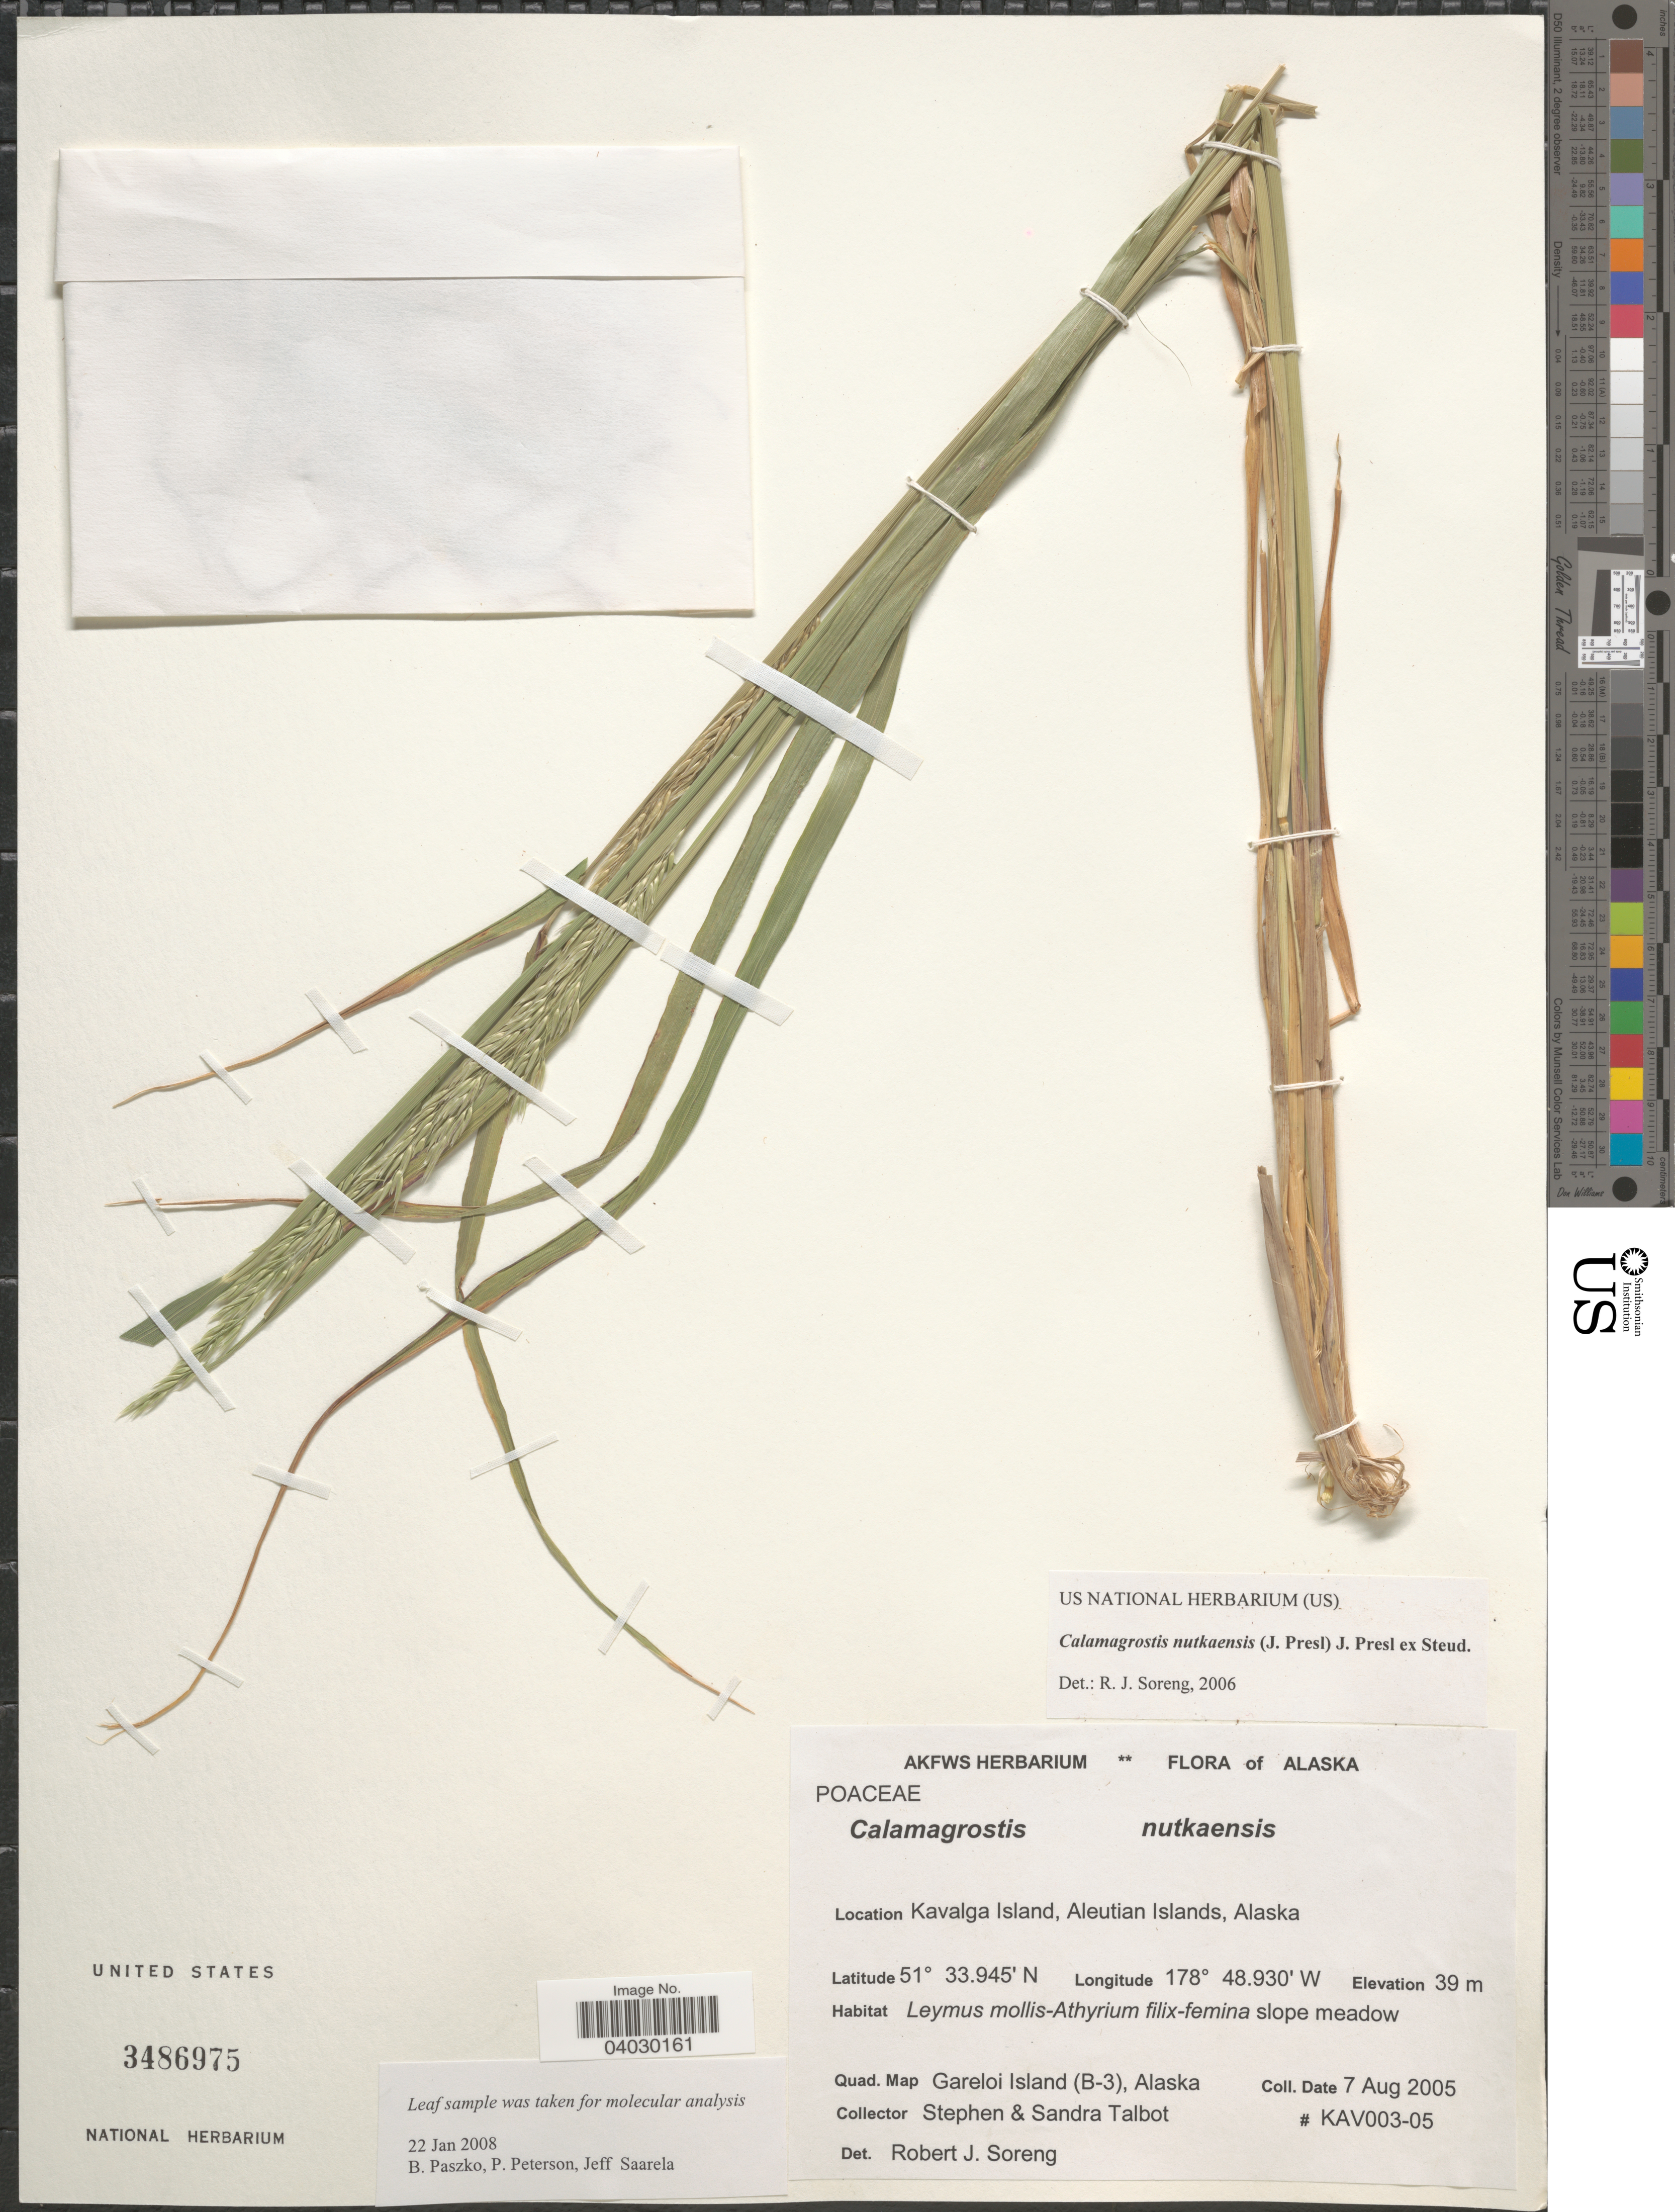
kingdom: Plantae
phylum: Tracheophyta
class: Liliopsida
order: Poales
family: Poaceae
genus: Calamagrostis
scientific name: Calamagrostis nutkaensis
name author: (J. Presl) Steud.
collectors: S. S. Talbot & S. Talbot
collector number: KAV003-05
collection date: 2005-08-07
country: United States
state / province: Alaska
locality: Kavalga Island, Aleutian Islands. Quad. Map Gareloi Island (B-3).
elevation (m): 39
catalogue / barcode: US 3486975